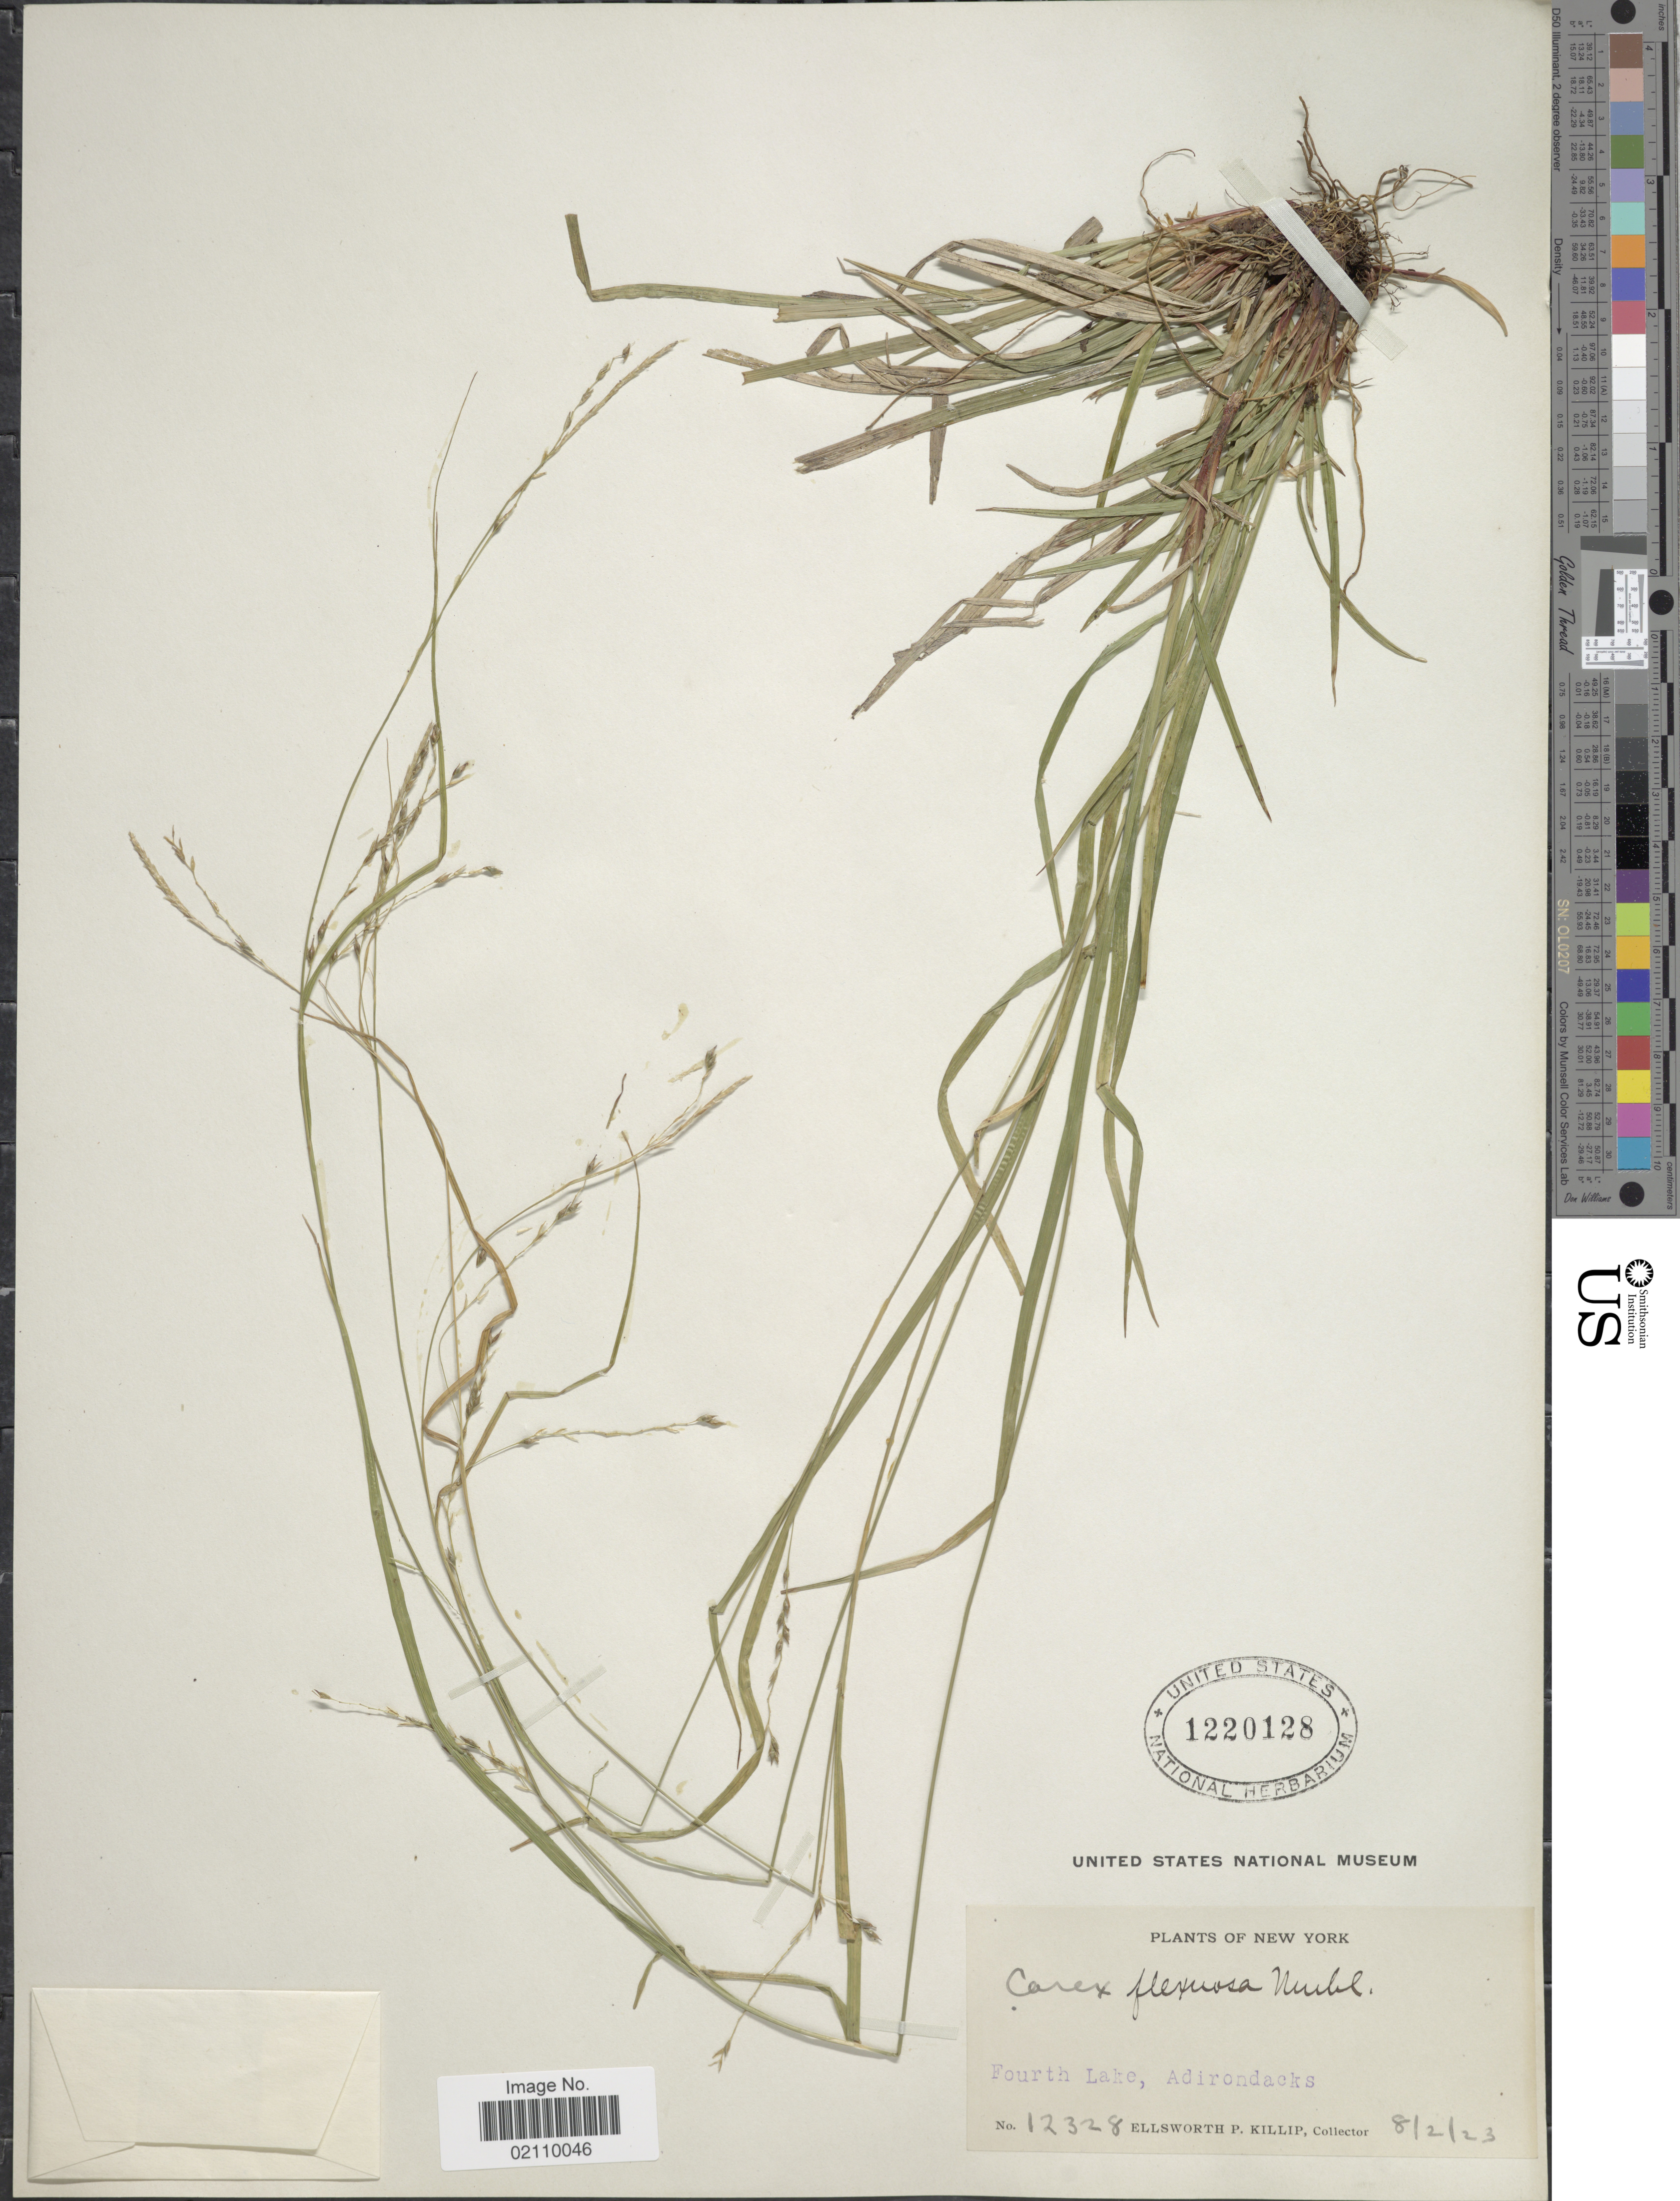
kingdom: Plantae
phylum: Tracheophyta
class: Liliopsida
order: Poales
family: Cyperaceae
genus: Carex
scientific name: Carex flexuosa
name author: Muhl. ex Willd.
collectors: E. P. Killip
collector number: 12328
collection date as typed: Transcribed d/m/y: 2/8/23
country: United States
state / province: New York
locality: Fourth Lake, Adirondacks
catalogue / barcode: US 1220128